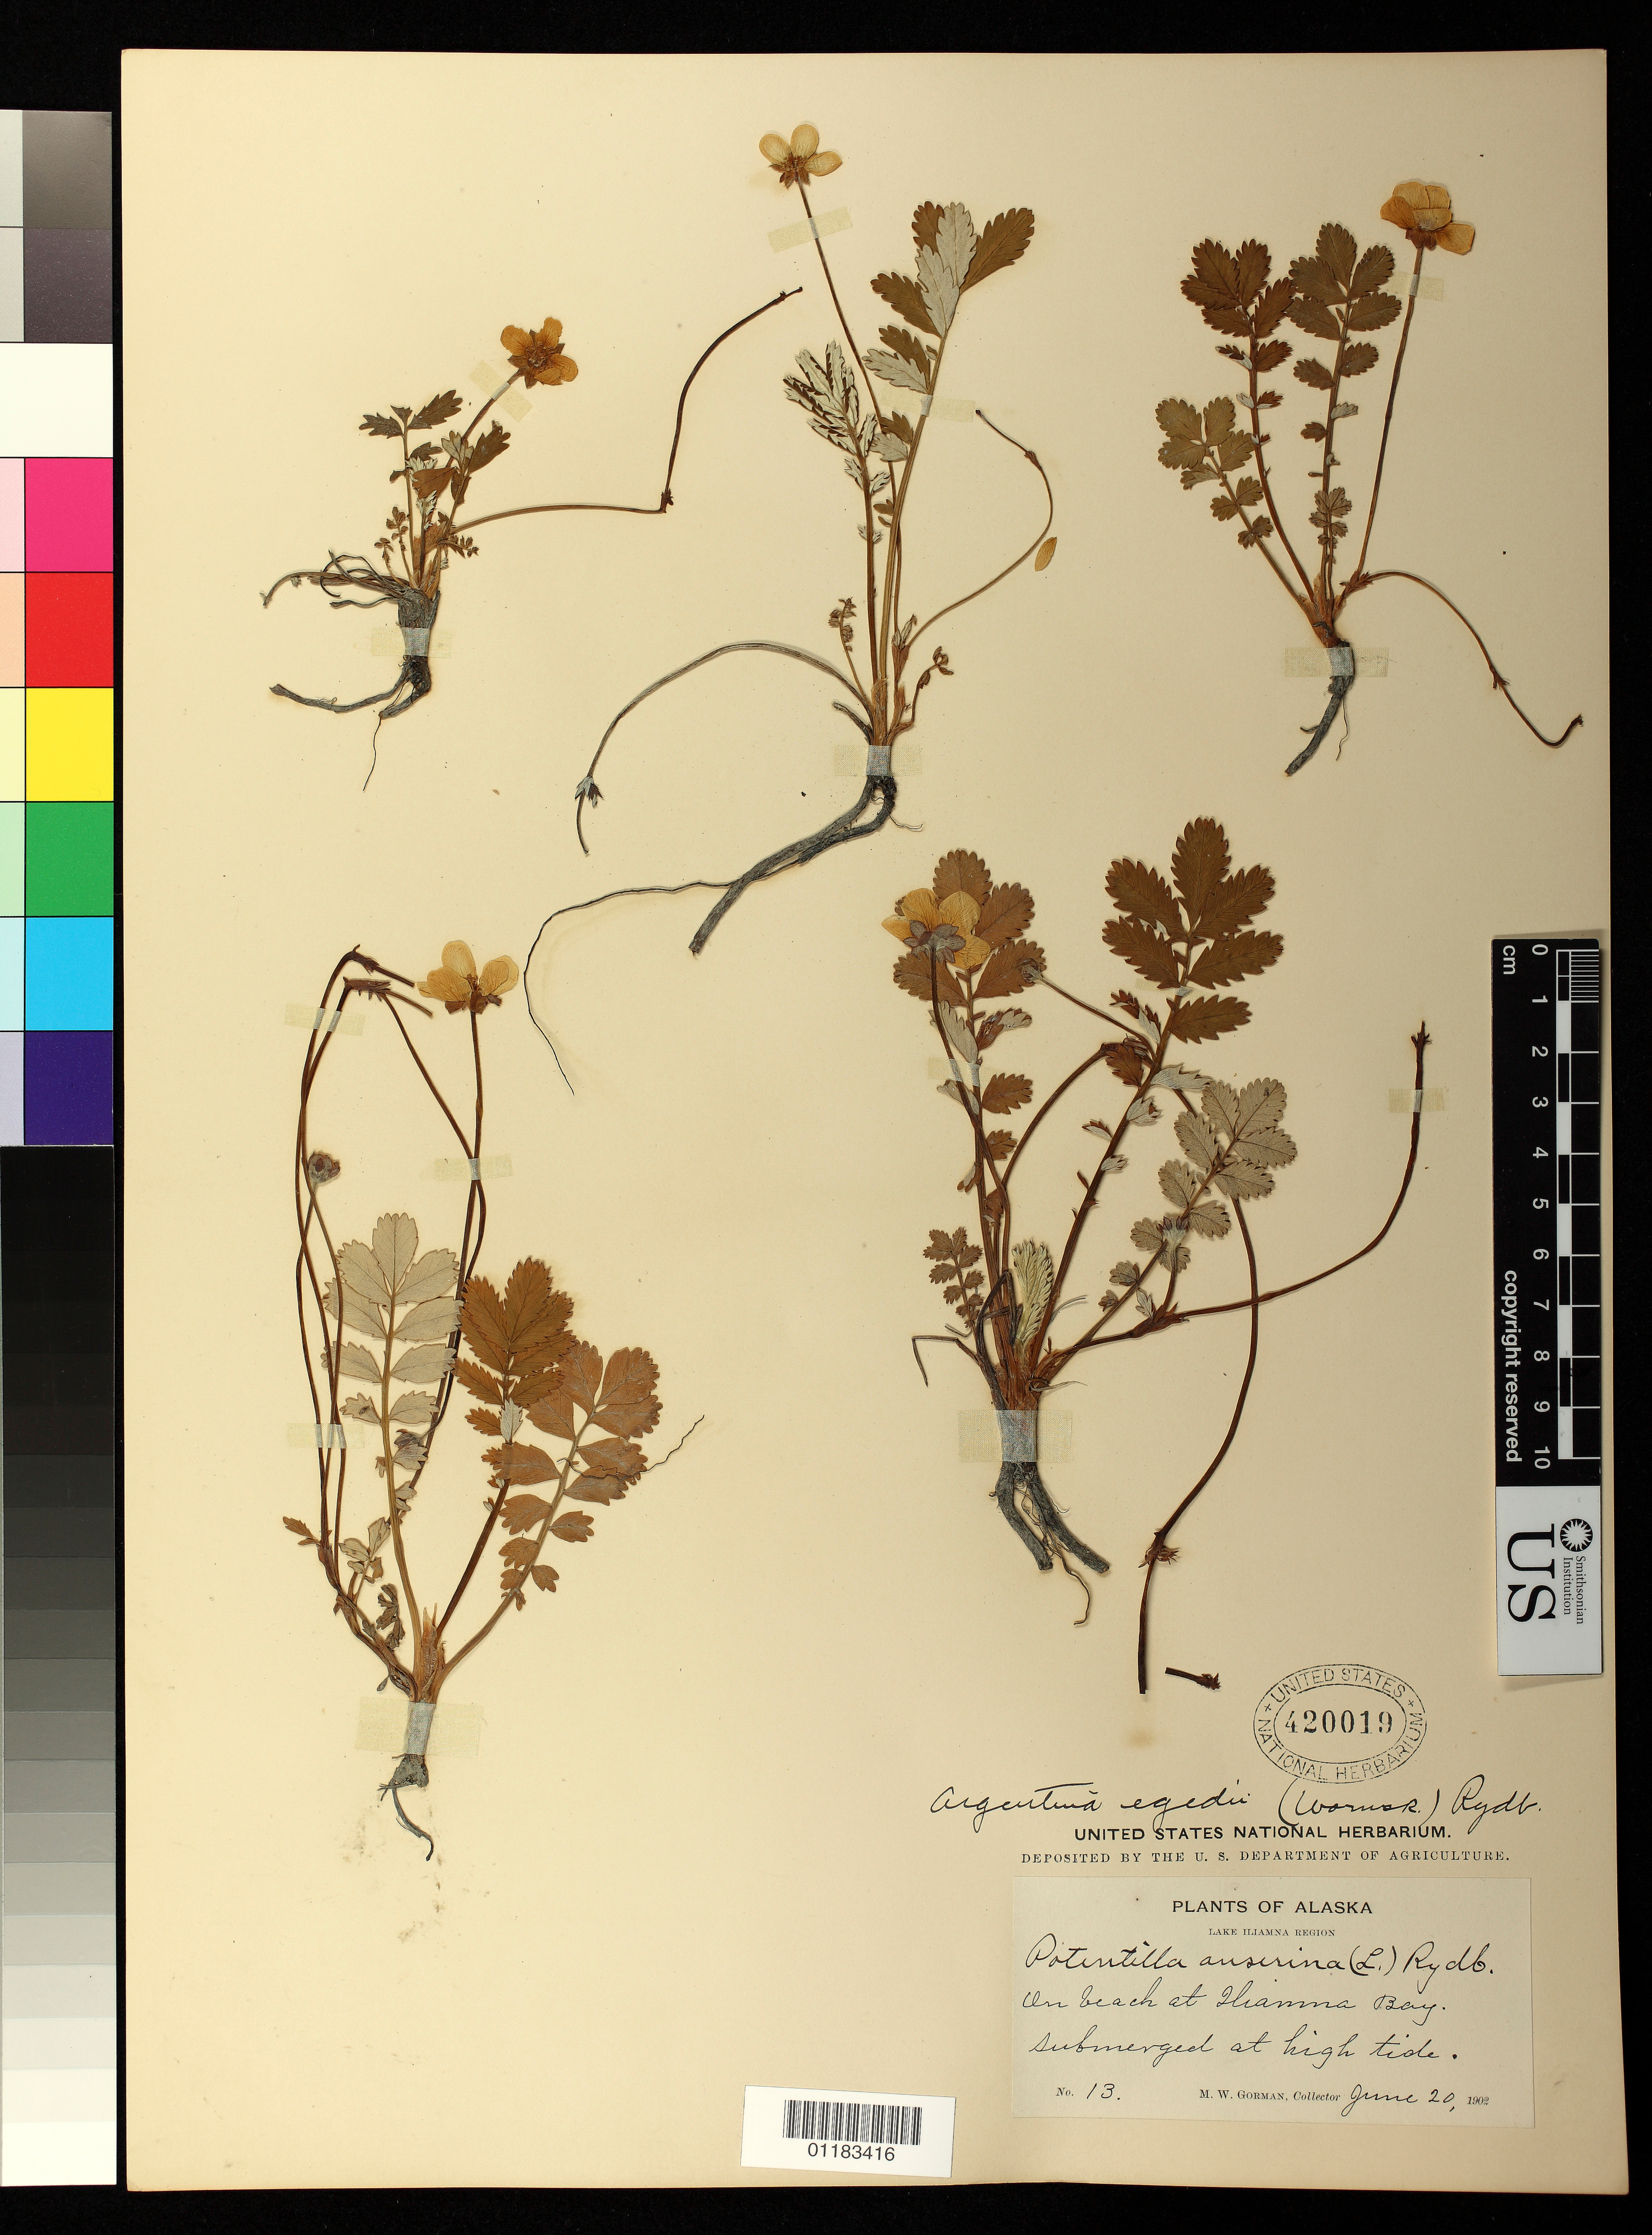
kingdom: Plantae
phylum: Tracheophyta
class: Magnoliopsida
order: Rosales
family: Rosaceae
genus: Argentina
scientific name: Argentina anserina subsp. groenlandica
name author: (Tratt.) Á. Löve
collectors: M. W. Gorman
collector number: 13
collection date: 1902-06-20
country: United States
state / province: Alaska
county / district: Lake and Peninsula Borough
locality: On beach at Iliamna Bay submerged at high tide.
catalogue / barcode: US 420019